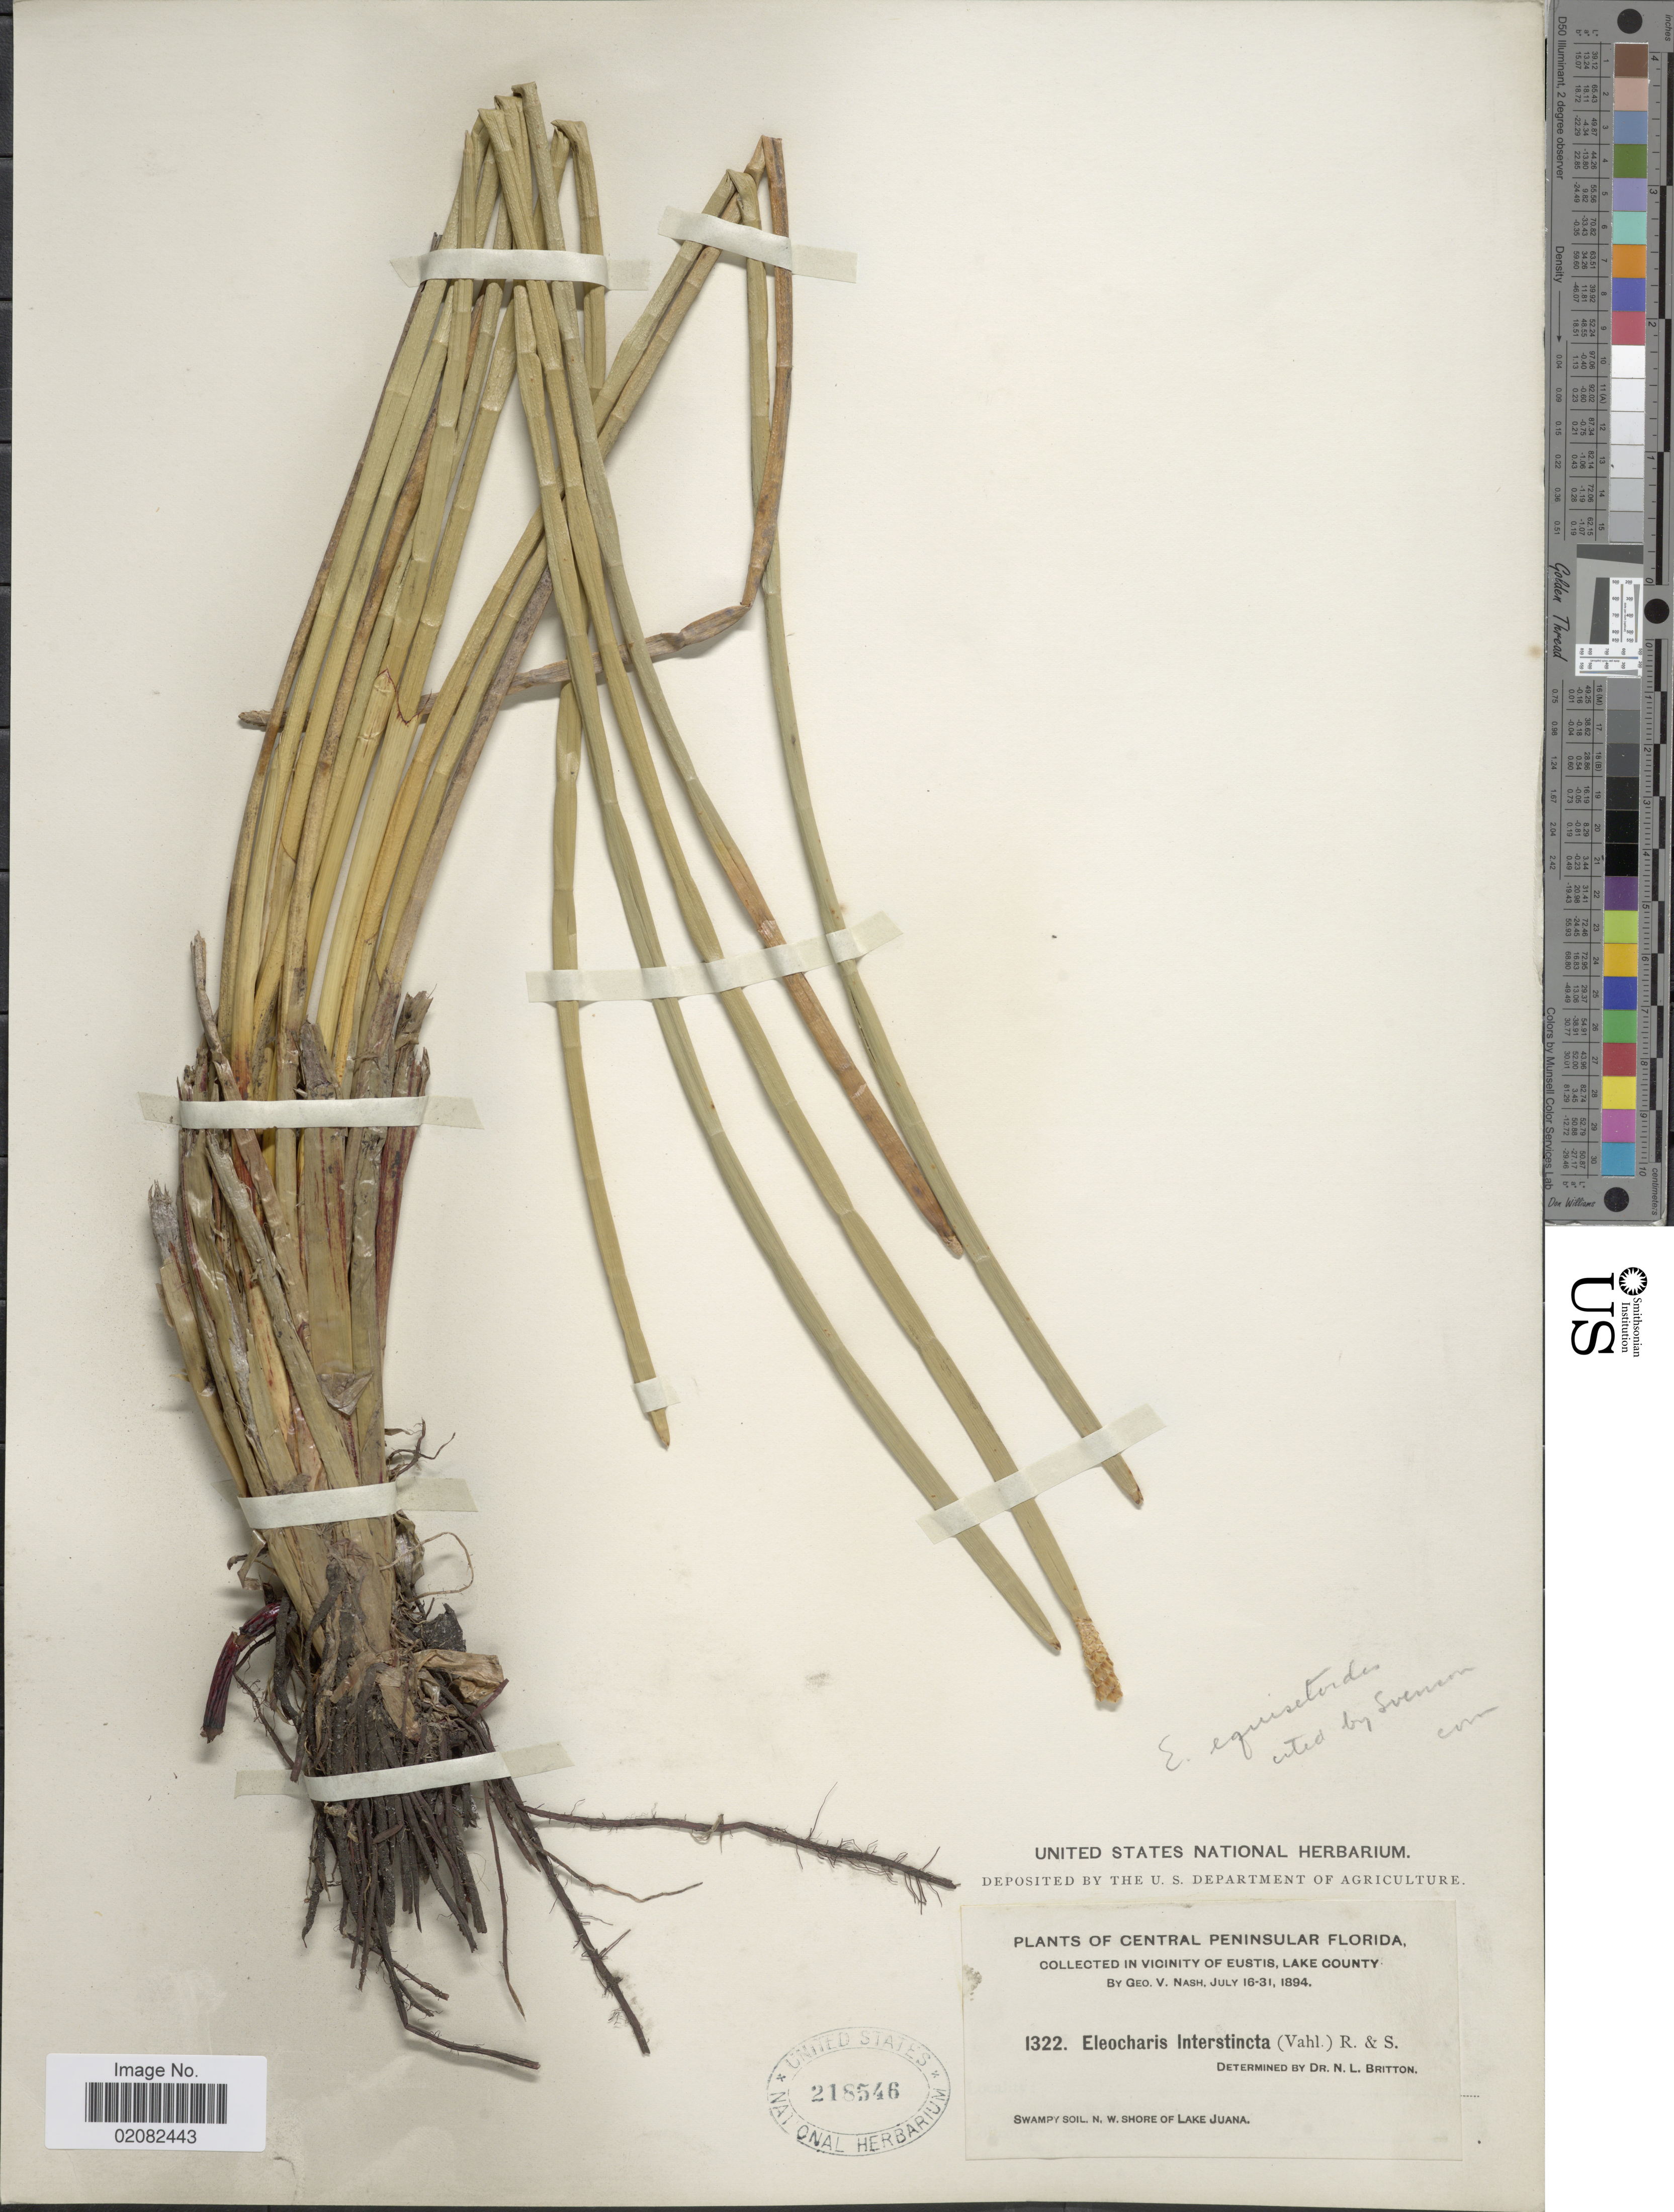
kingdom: Plantae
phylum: Tracheophyta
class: Liliopsida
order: Poales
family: Cyperaceae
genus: Eleocharis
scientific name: Eleocharis equisetoides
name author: (Elliott) Torr.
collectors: G. V. Nash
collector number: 1322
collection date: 1894-07-16/1894-07-31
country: United States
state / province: Florida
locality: Central Peninsular Florida, Vicinity of Eustis, Lake County, N.W. shore of Lake Juana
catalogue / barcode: US 218546